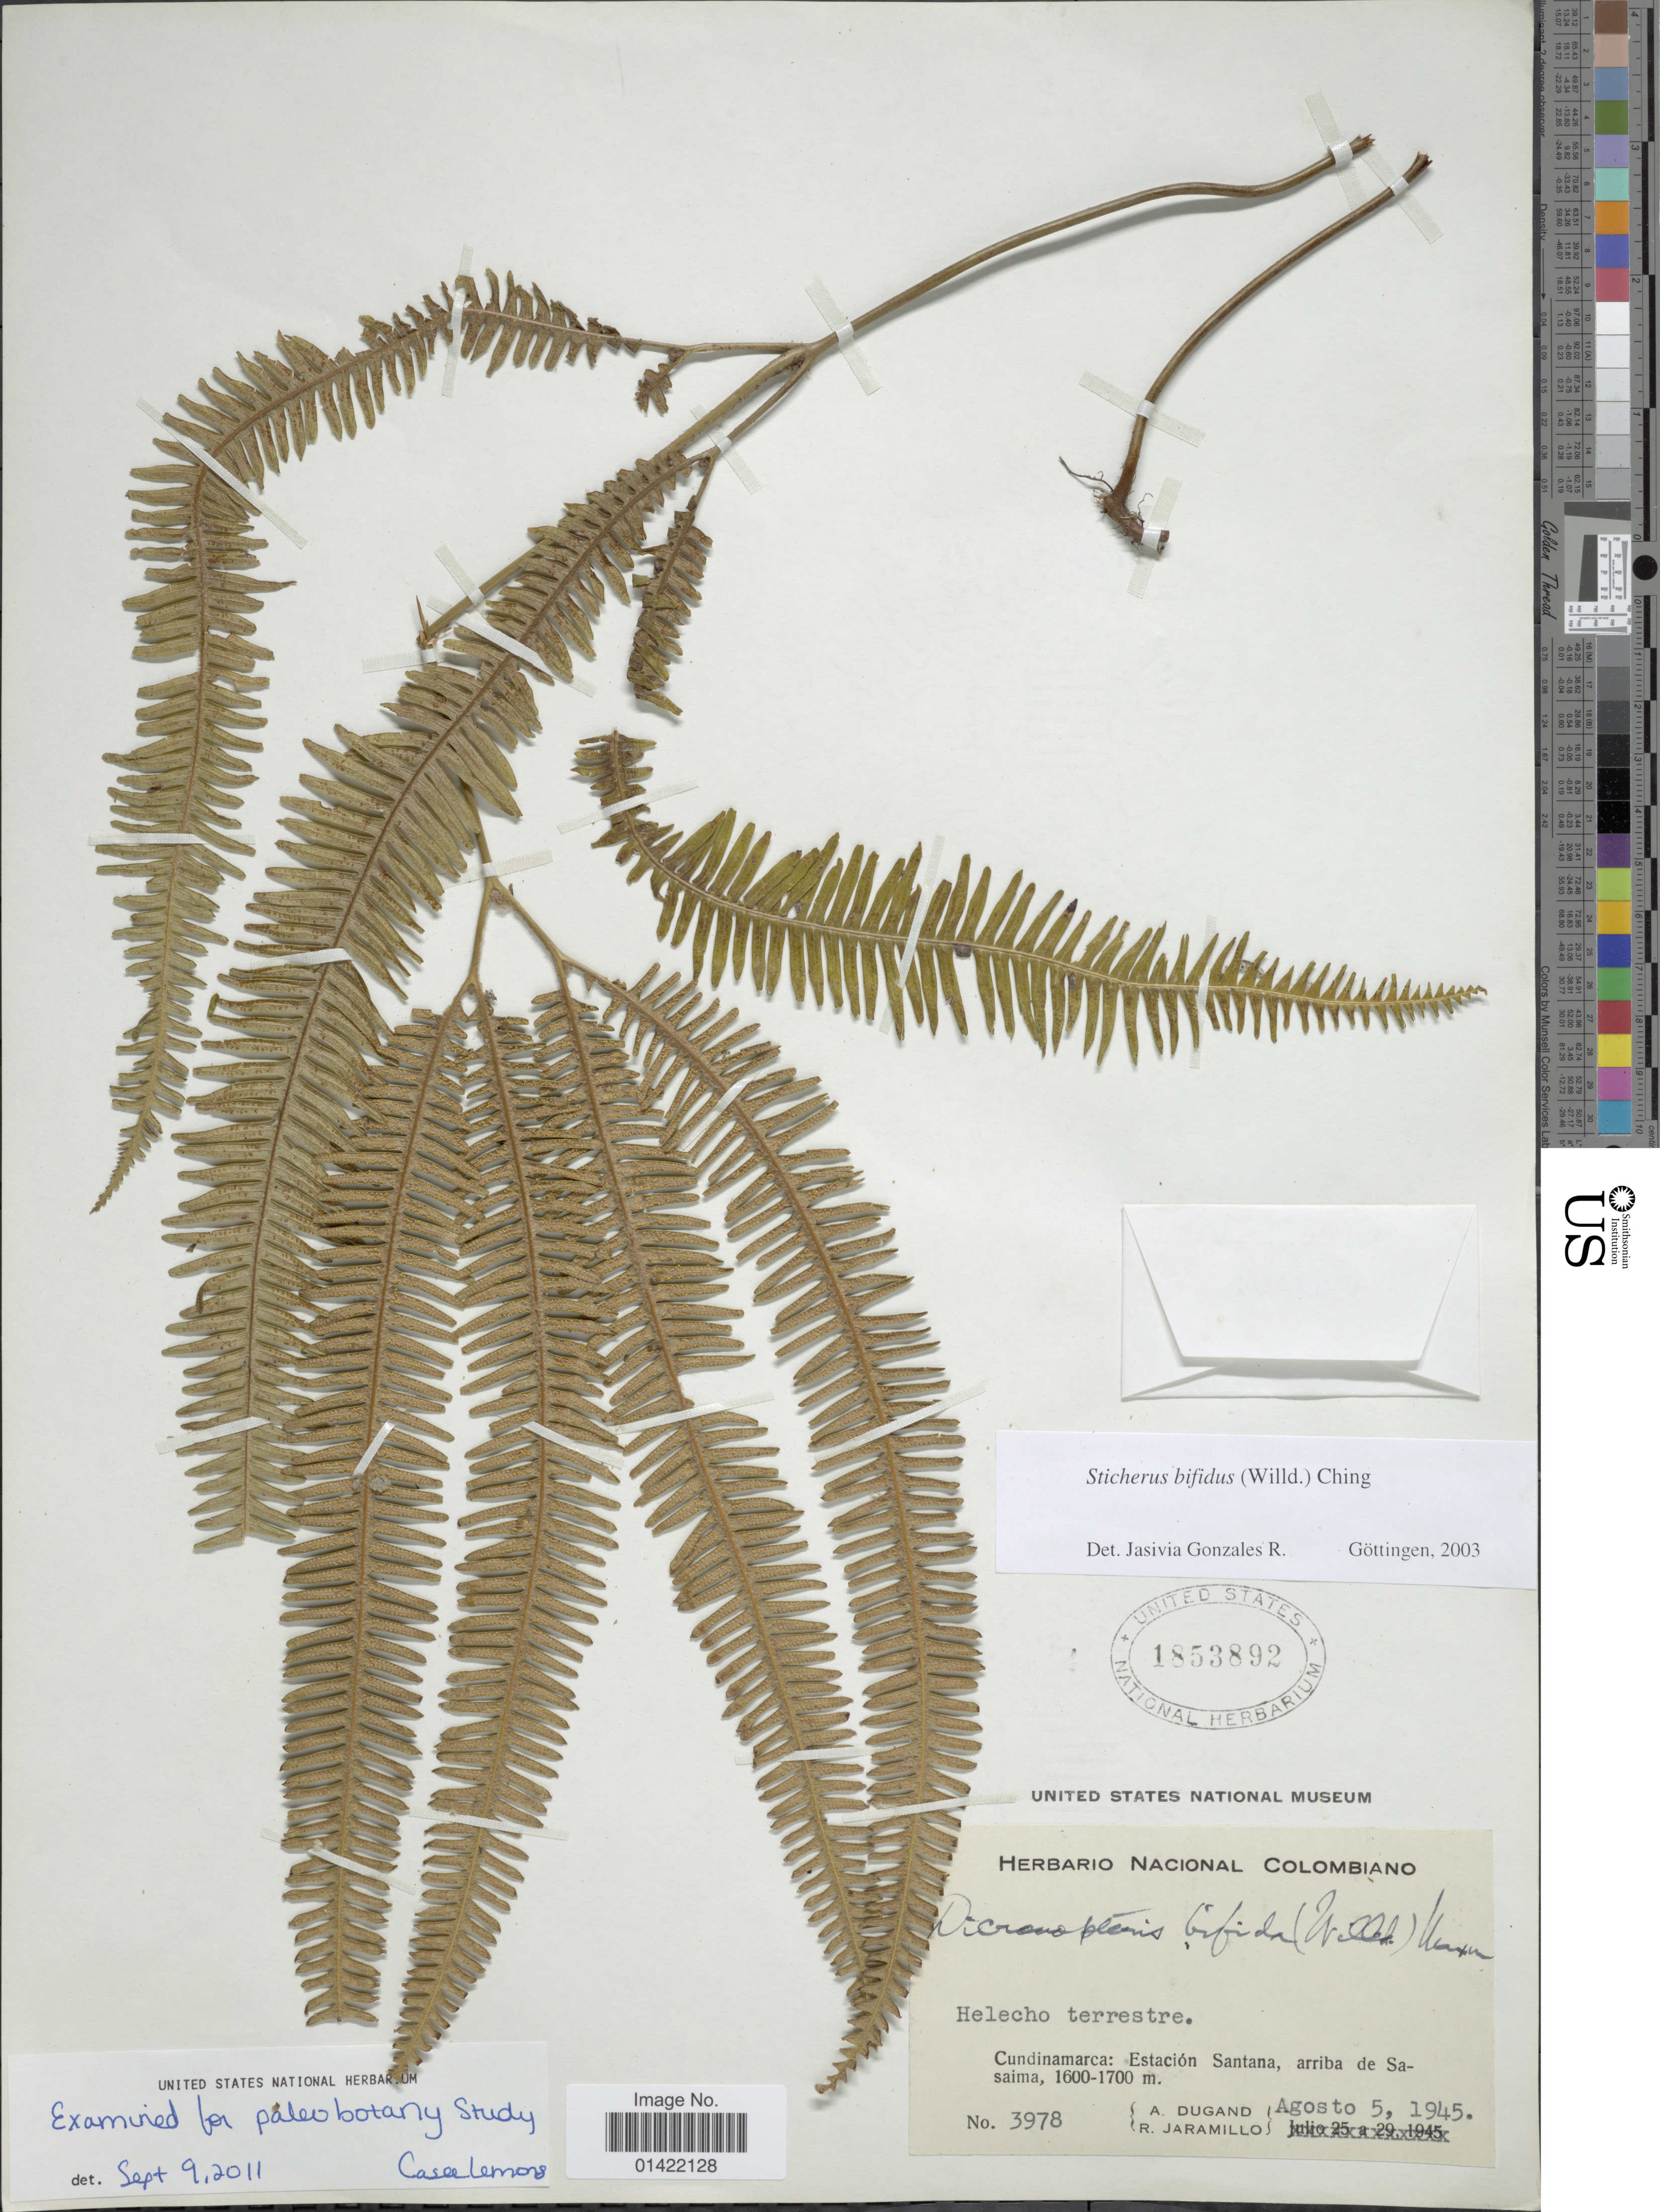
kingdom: Plantae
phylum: Tracheophyta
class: Polypodiopsida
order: Gleicheniales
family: Gleicheniaceae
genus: Sticherus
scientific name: Sticherus bifidus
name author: (Willd.) Ching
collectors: A. Dugand & R. Jaramillo M.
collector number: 3978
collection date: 1945-08-05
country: Colombia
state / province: Cundinamarca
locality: Estacion Santana, arriba de Sasaima.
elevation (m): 1600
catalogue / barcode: US 1853892